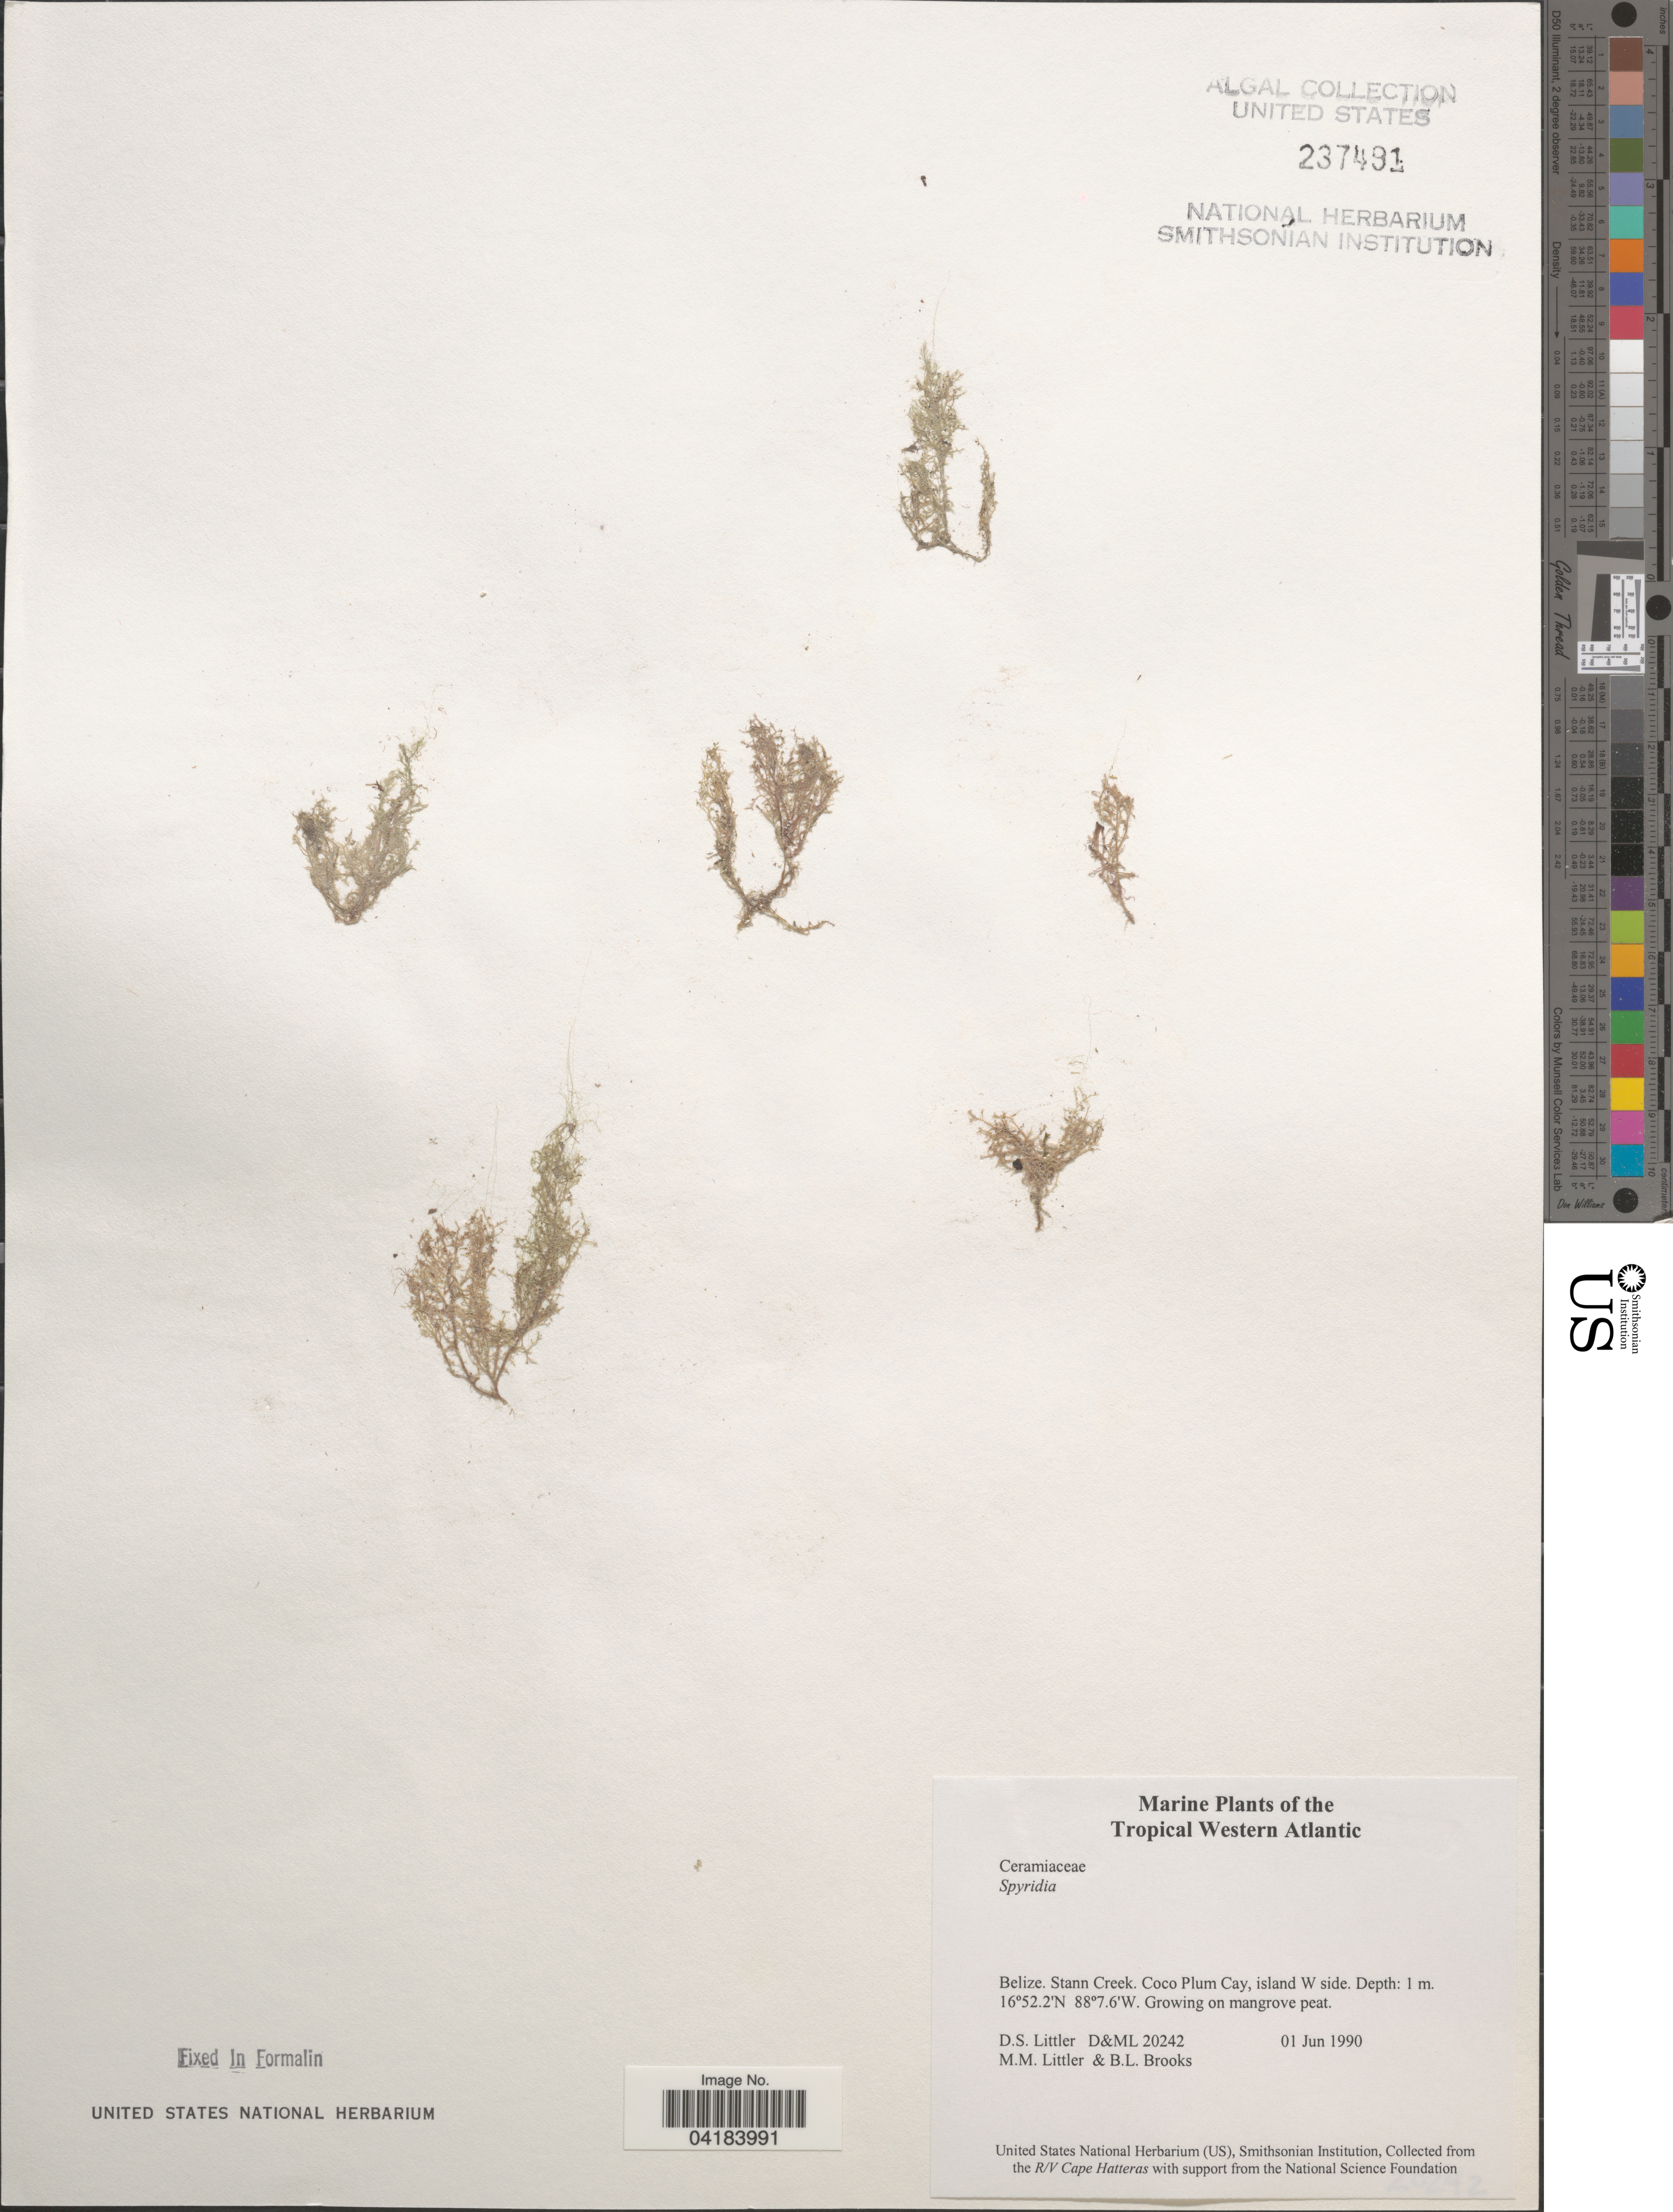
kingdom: Plantae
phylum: Rhodophyta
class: Florideophyceae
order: Ceramiales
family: Spyridiaceae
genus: Spyridia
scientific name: Spyridia sp.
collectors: D. S. Littler & B. Brooks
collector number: D&ML20242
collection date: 1990-06-01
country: Belize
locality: The Tropical Western Atlantic. Stann Creek. Coco Plum Cay, island W side.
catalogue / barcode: US 237491